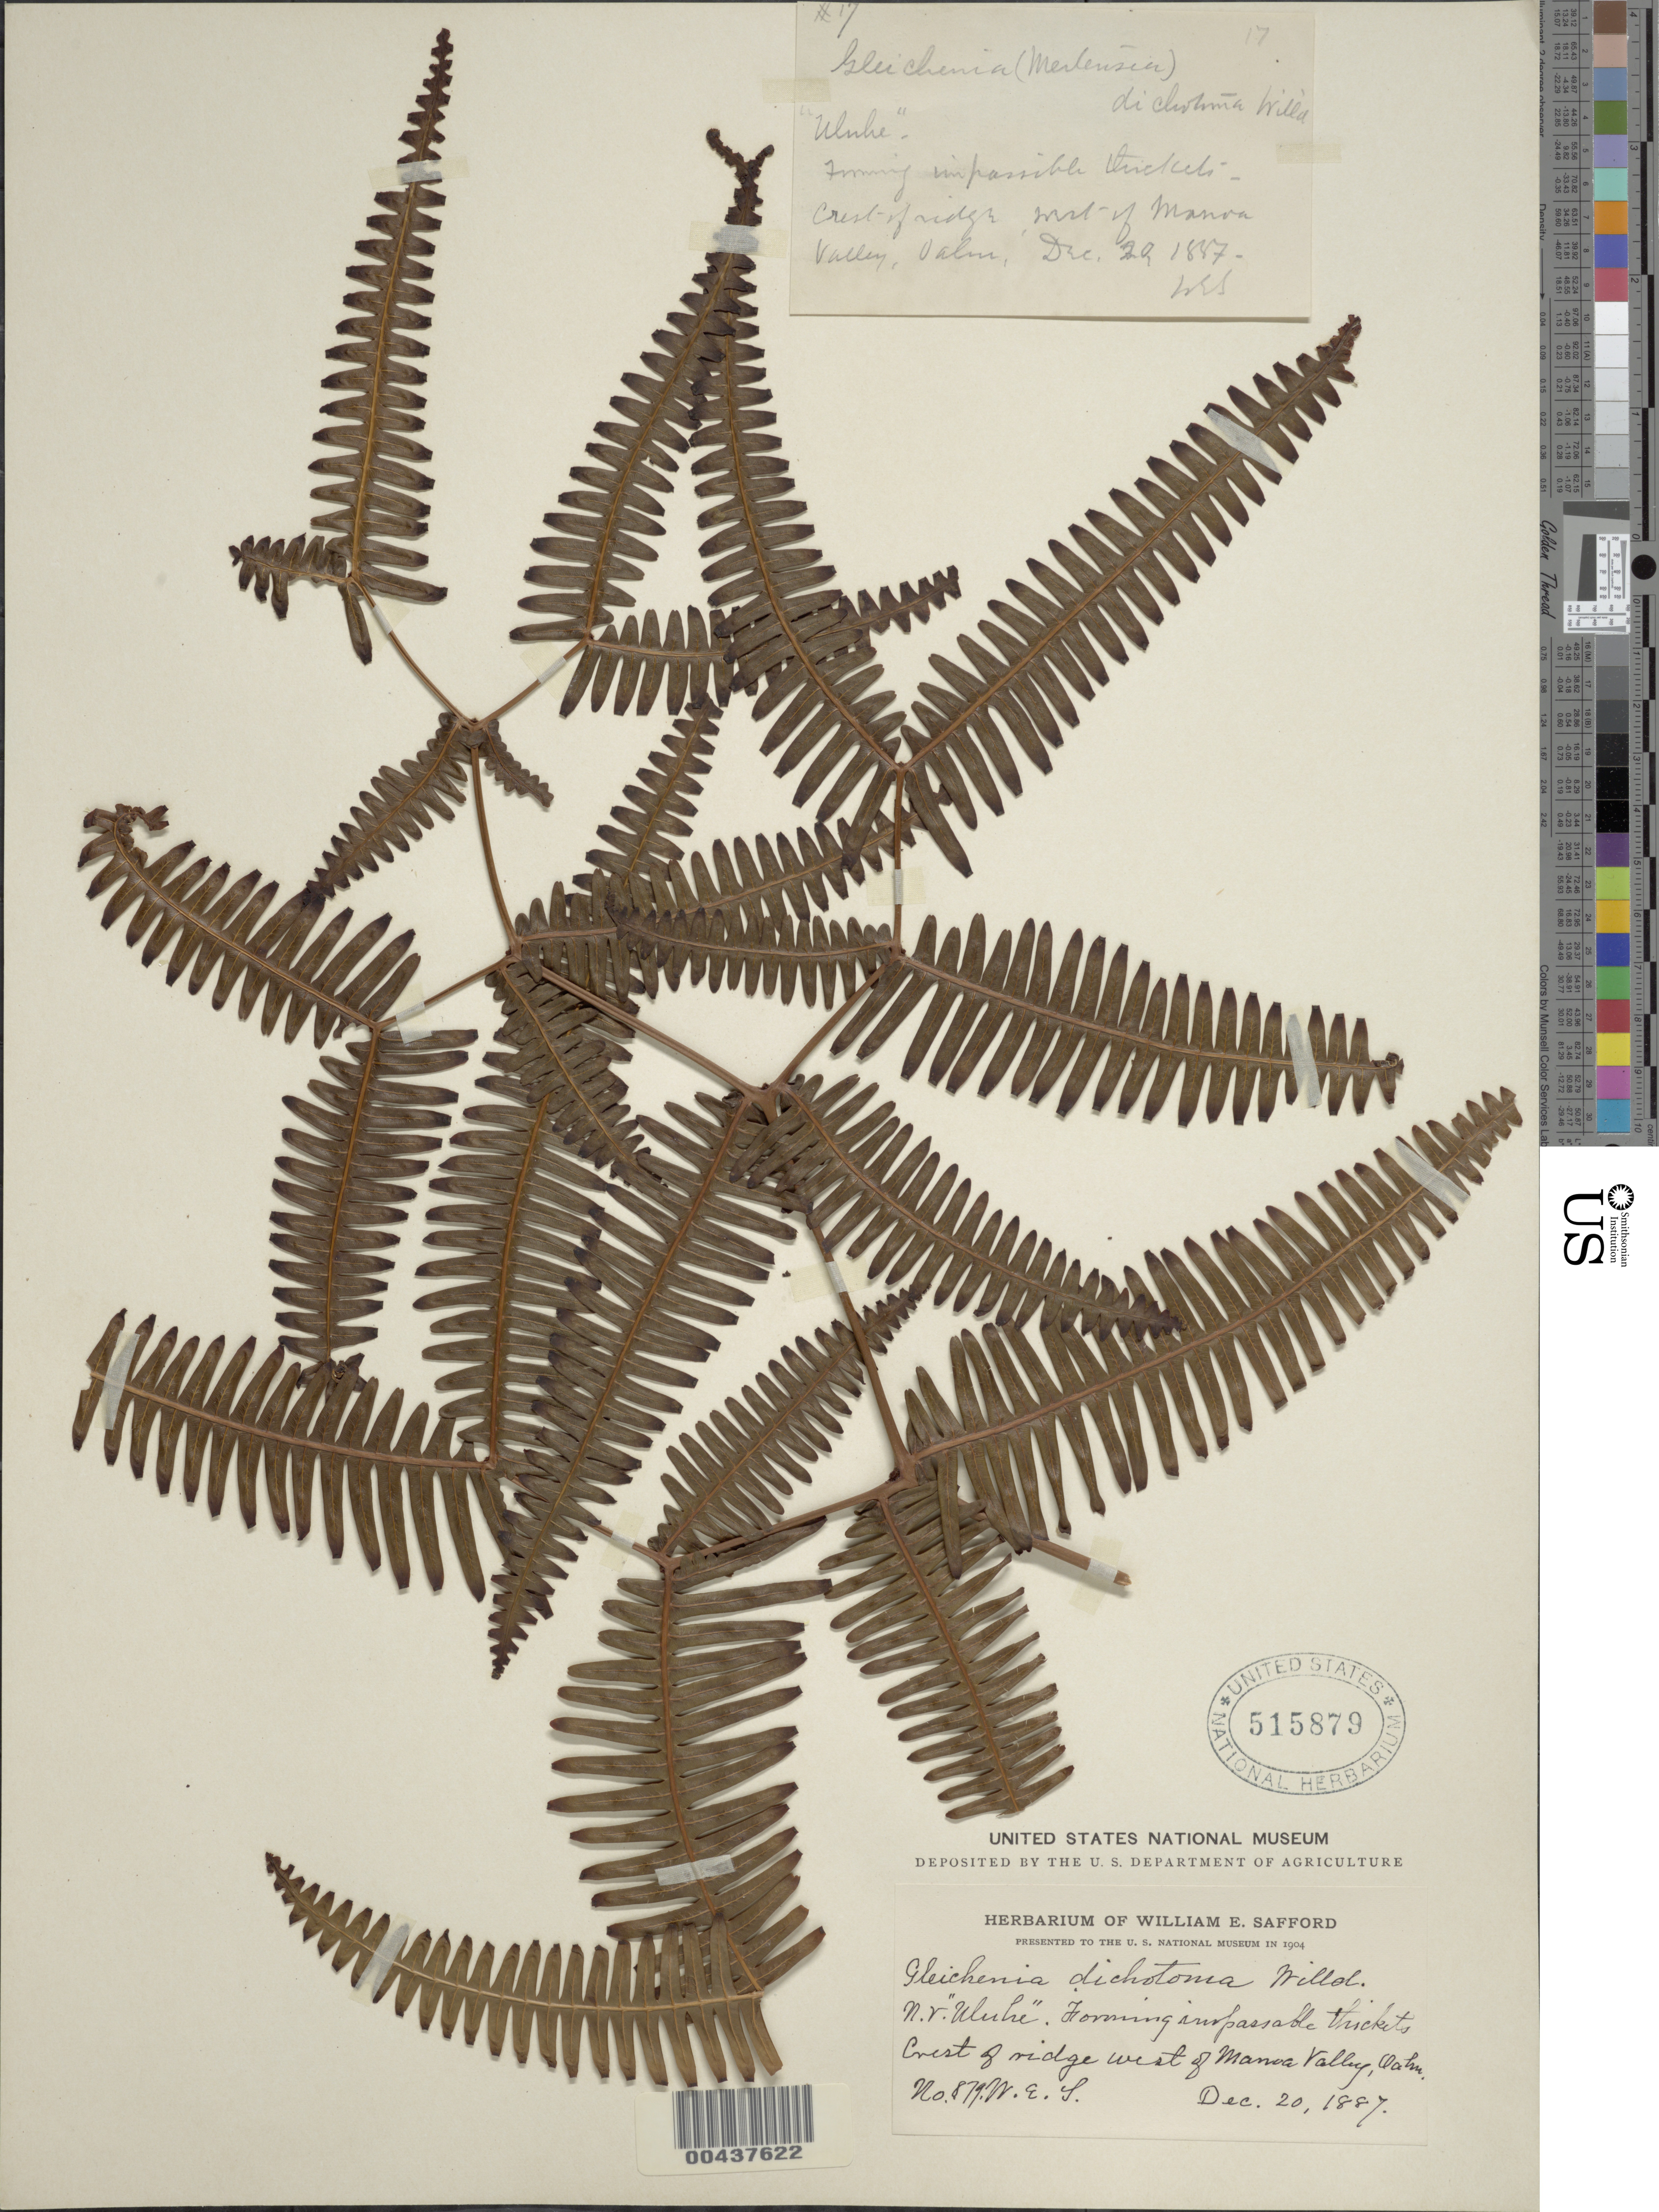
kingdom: Plantae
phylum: Tracheophyta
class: Polypodiopsida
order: Gleicheniales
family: Gleicheniaceae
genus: Dicranopteris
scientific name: Dicranopteris linearis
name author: (Burm. f.) Underw.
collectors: W. E. Safford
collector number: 879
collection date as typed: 20 Dec 1887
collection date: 1887-12-20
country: United States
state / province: Hawaii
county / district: Honolulu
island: Oahu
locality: Crest of ridge west of Manoa Valley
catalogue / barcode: US 515879